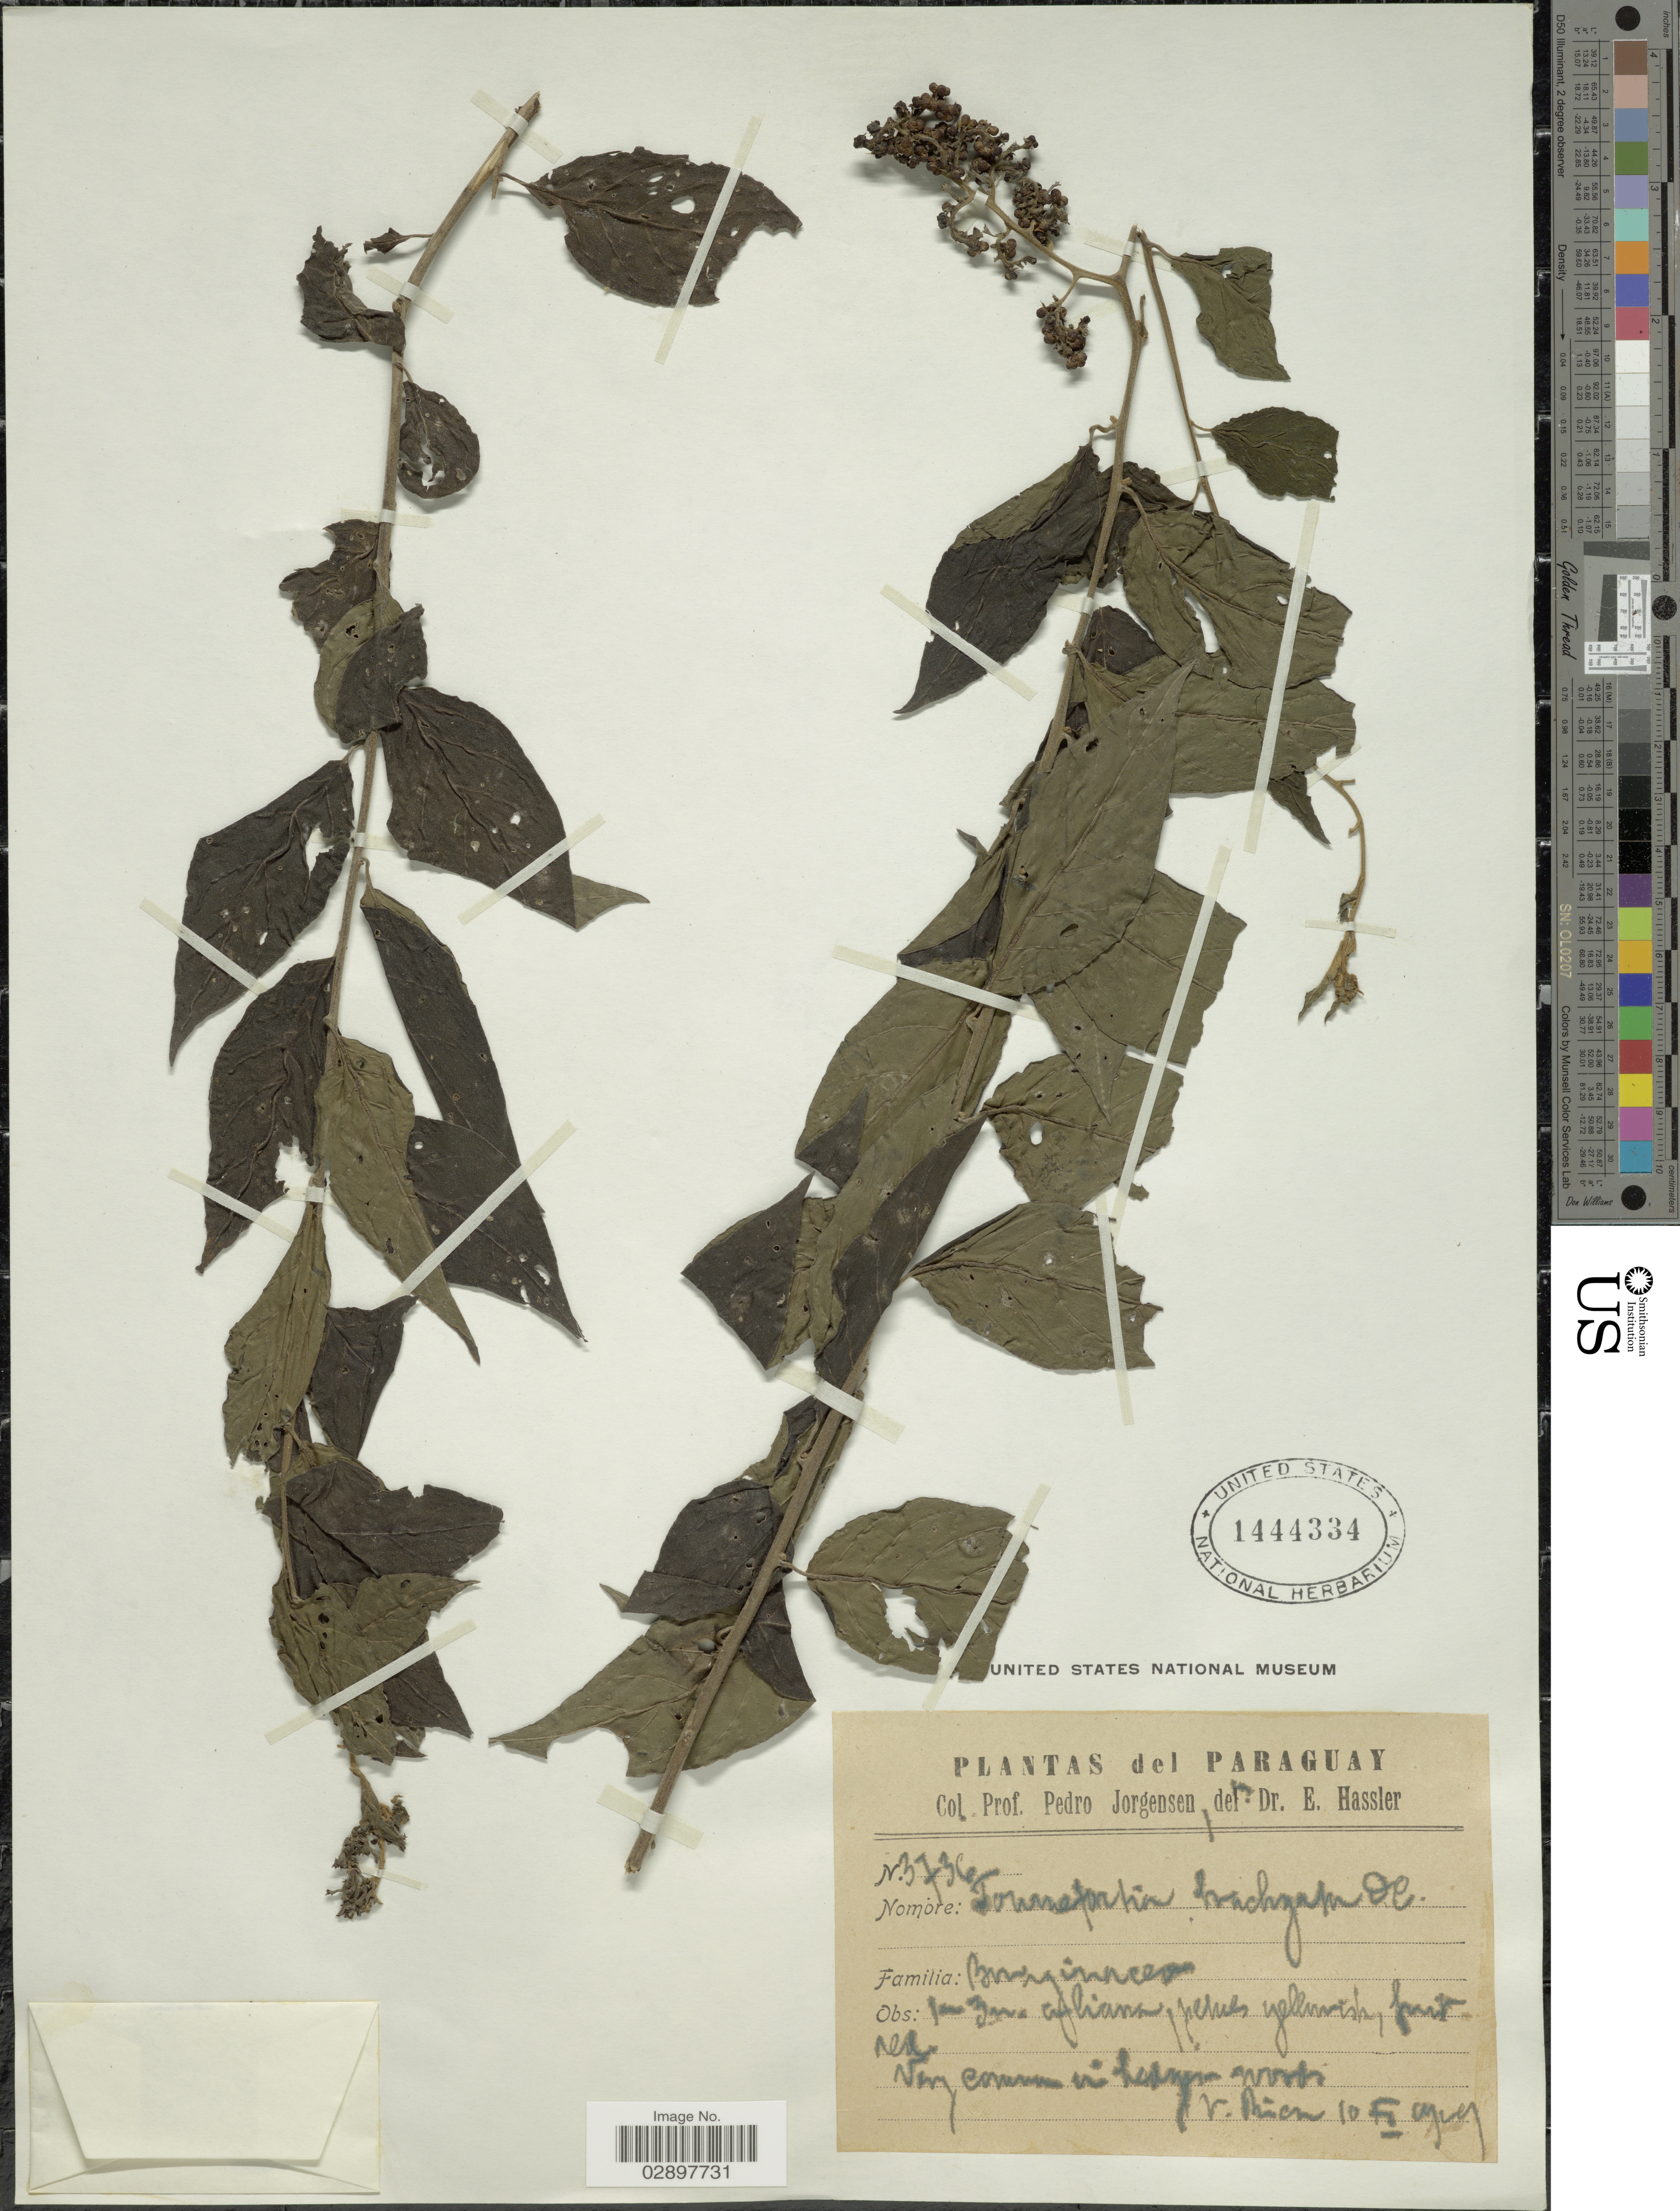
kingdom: Plantae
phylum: Tracheophyta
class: Magnoliopsida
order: Boraginales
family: Heliotropiaceae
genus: Tournefortia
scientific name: Tournefortia sp.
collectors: P. Jörgensen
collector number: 3736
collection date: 1909-02-10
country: Paraguay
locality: V. Rica.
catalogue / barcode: US 1444334